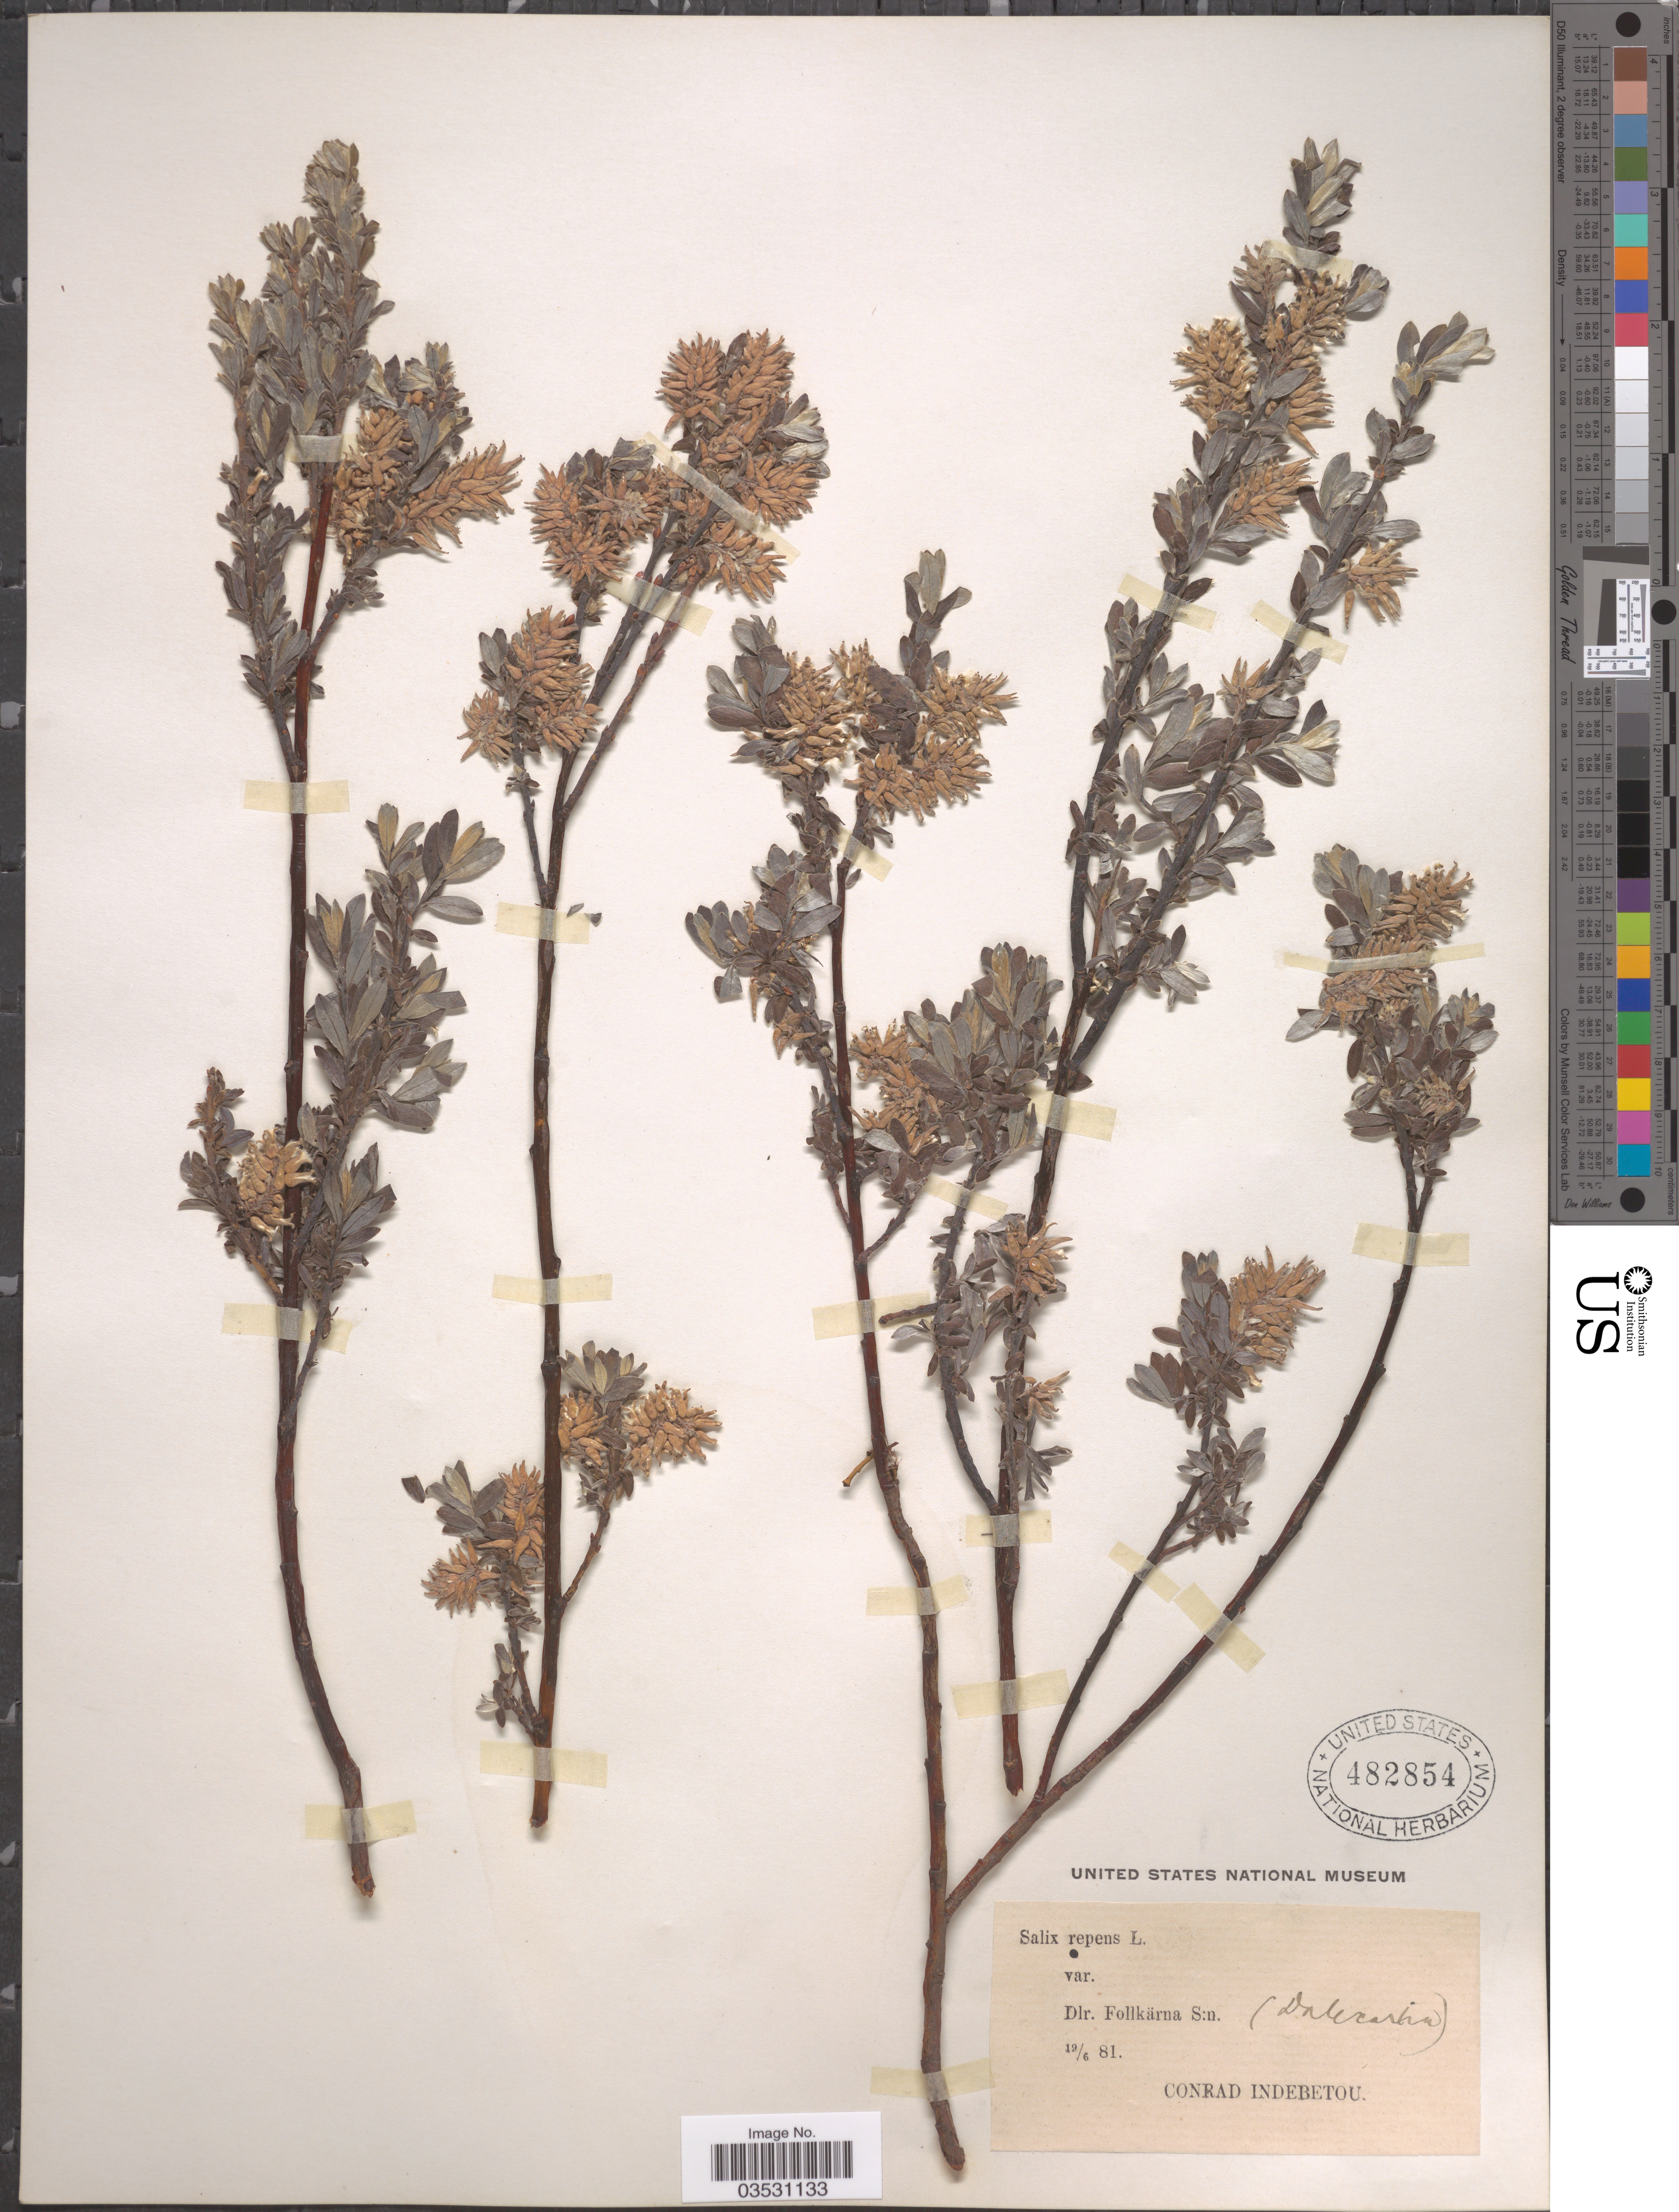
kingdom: Plantae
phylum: Tracheophyta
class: Magnoliopsida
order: Malpighiales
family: Salicaceae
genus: Salix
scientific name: Salix repens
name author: L.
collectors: C. Indebetou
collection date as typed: Transcribed d/m/y: 19/6/81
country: Sweden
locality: Dlr. Follkärna Sm. [unsure placement] (Dalecarlia).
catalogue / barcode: US 482854